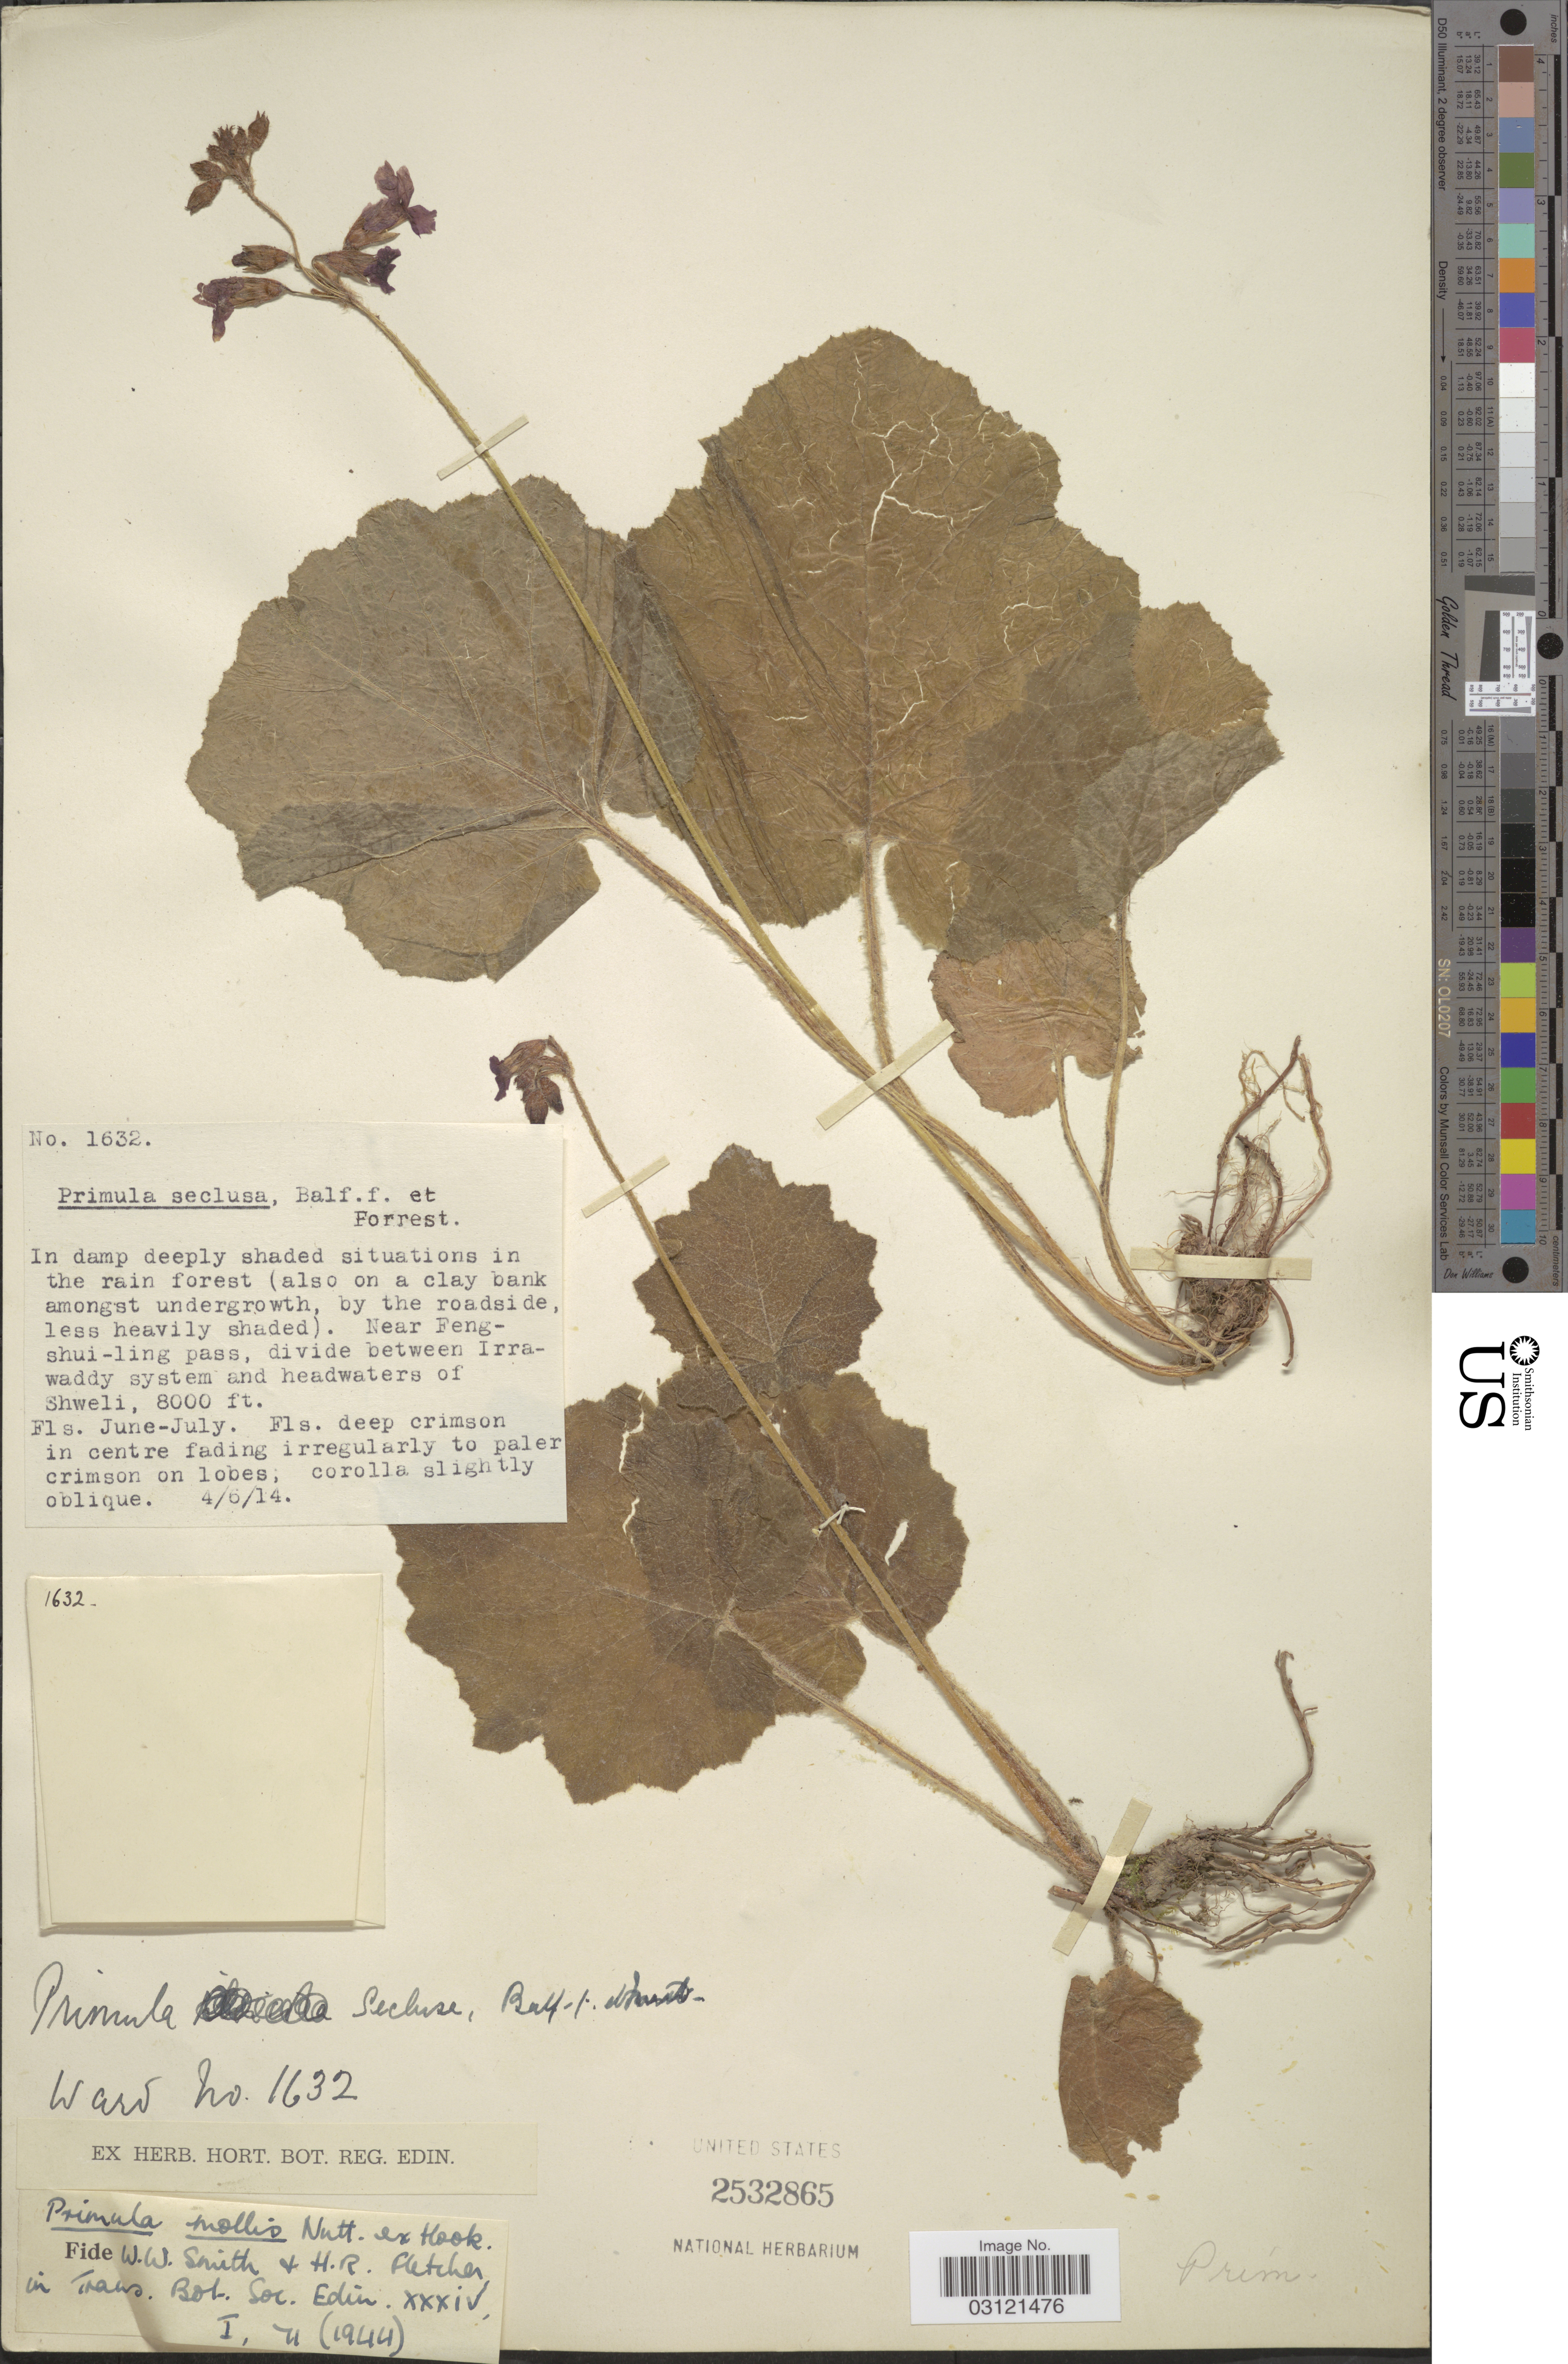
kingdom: Plantae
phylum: Tracheophyta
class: Magnoliopsida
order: Ericales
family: Primulaceae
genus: Primula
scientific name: Primula mollis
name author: Nutt. ex Hook.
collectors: -- Ward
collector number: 1632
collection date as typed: Transcribed d/m/y: 4/6/14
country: Myanmar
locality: Near Feng-shui-ling pass, divide between Irrawaddy system and headwaters of Shweli.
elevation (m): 2438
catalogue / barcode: US 2532865